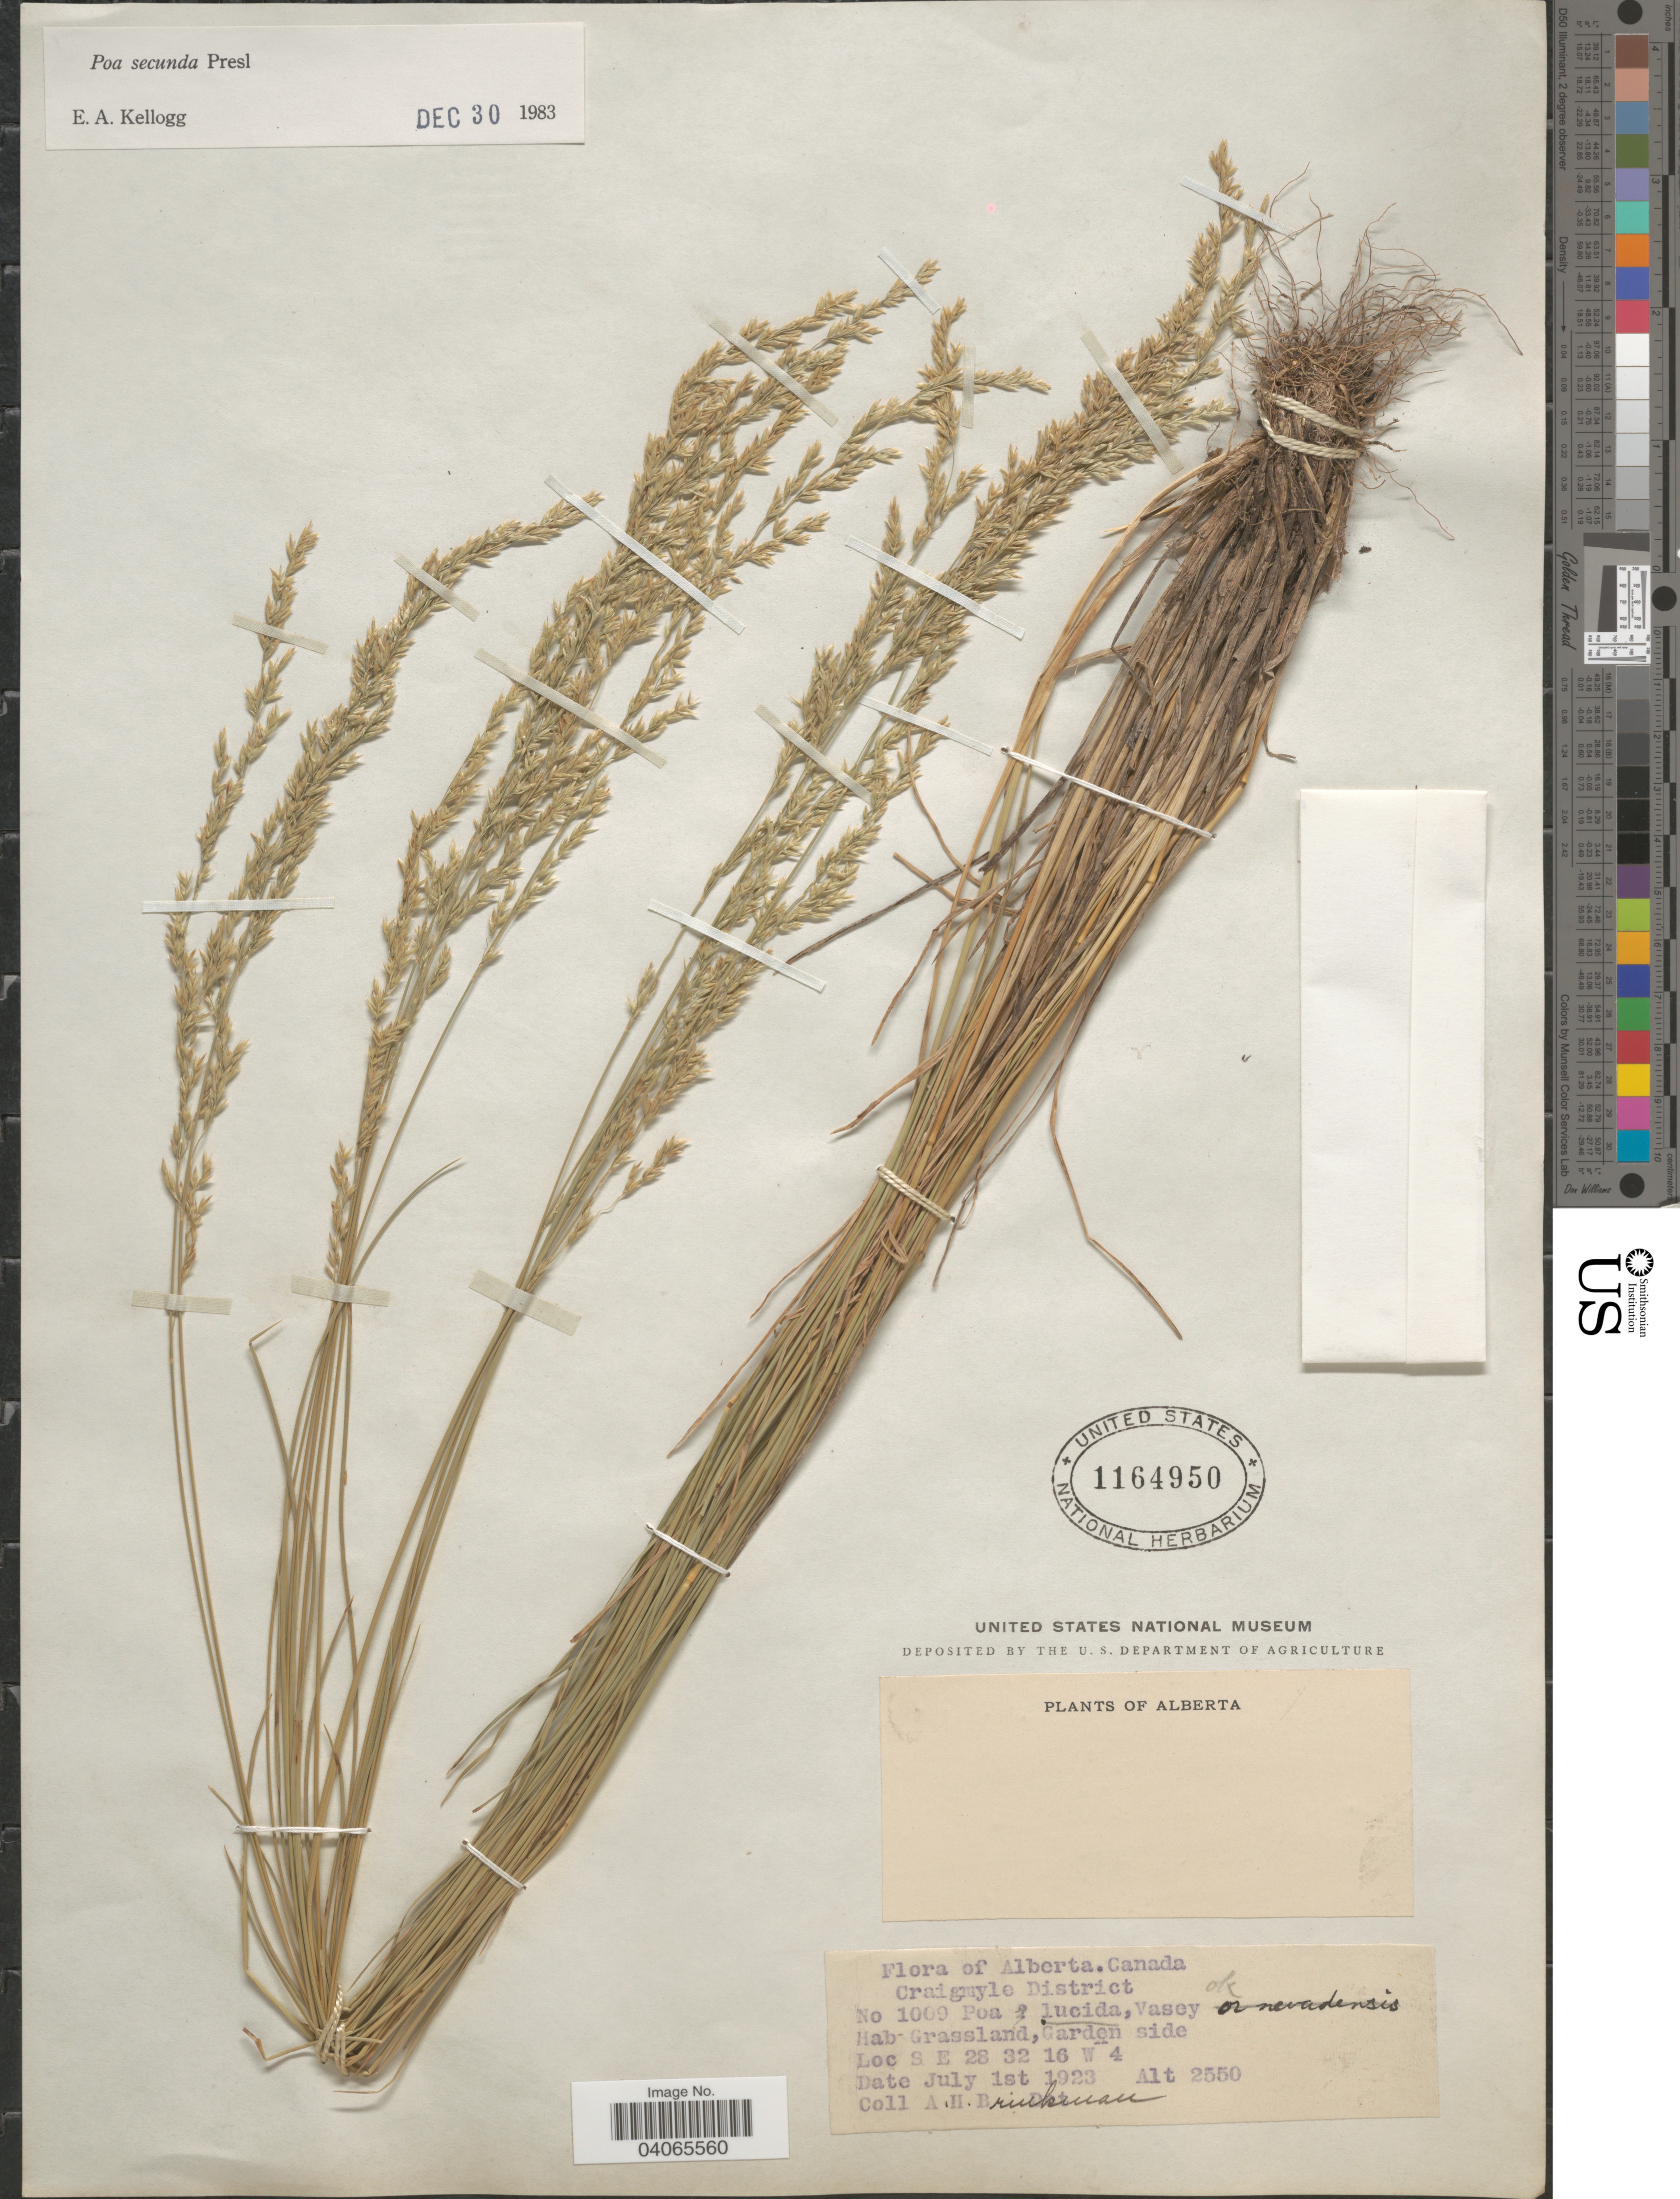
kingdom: Plantae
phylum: Tracheophyta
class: Liliopsida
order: Poales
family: Poaceae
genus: Poa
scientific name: Poa secunda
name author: J. Presl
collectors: A. Brinkman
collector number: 1009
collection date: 1923-07-01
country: Canada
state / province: Alberta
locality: Craigmyle District. S E 28 32 16 W 4.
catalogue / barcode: US 1164950